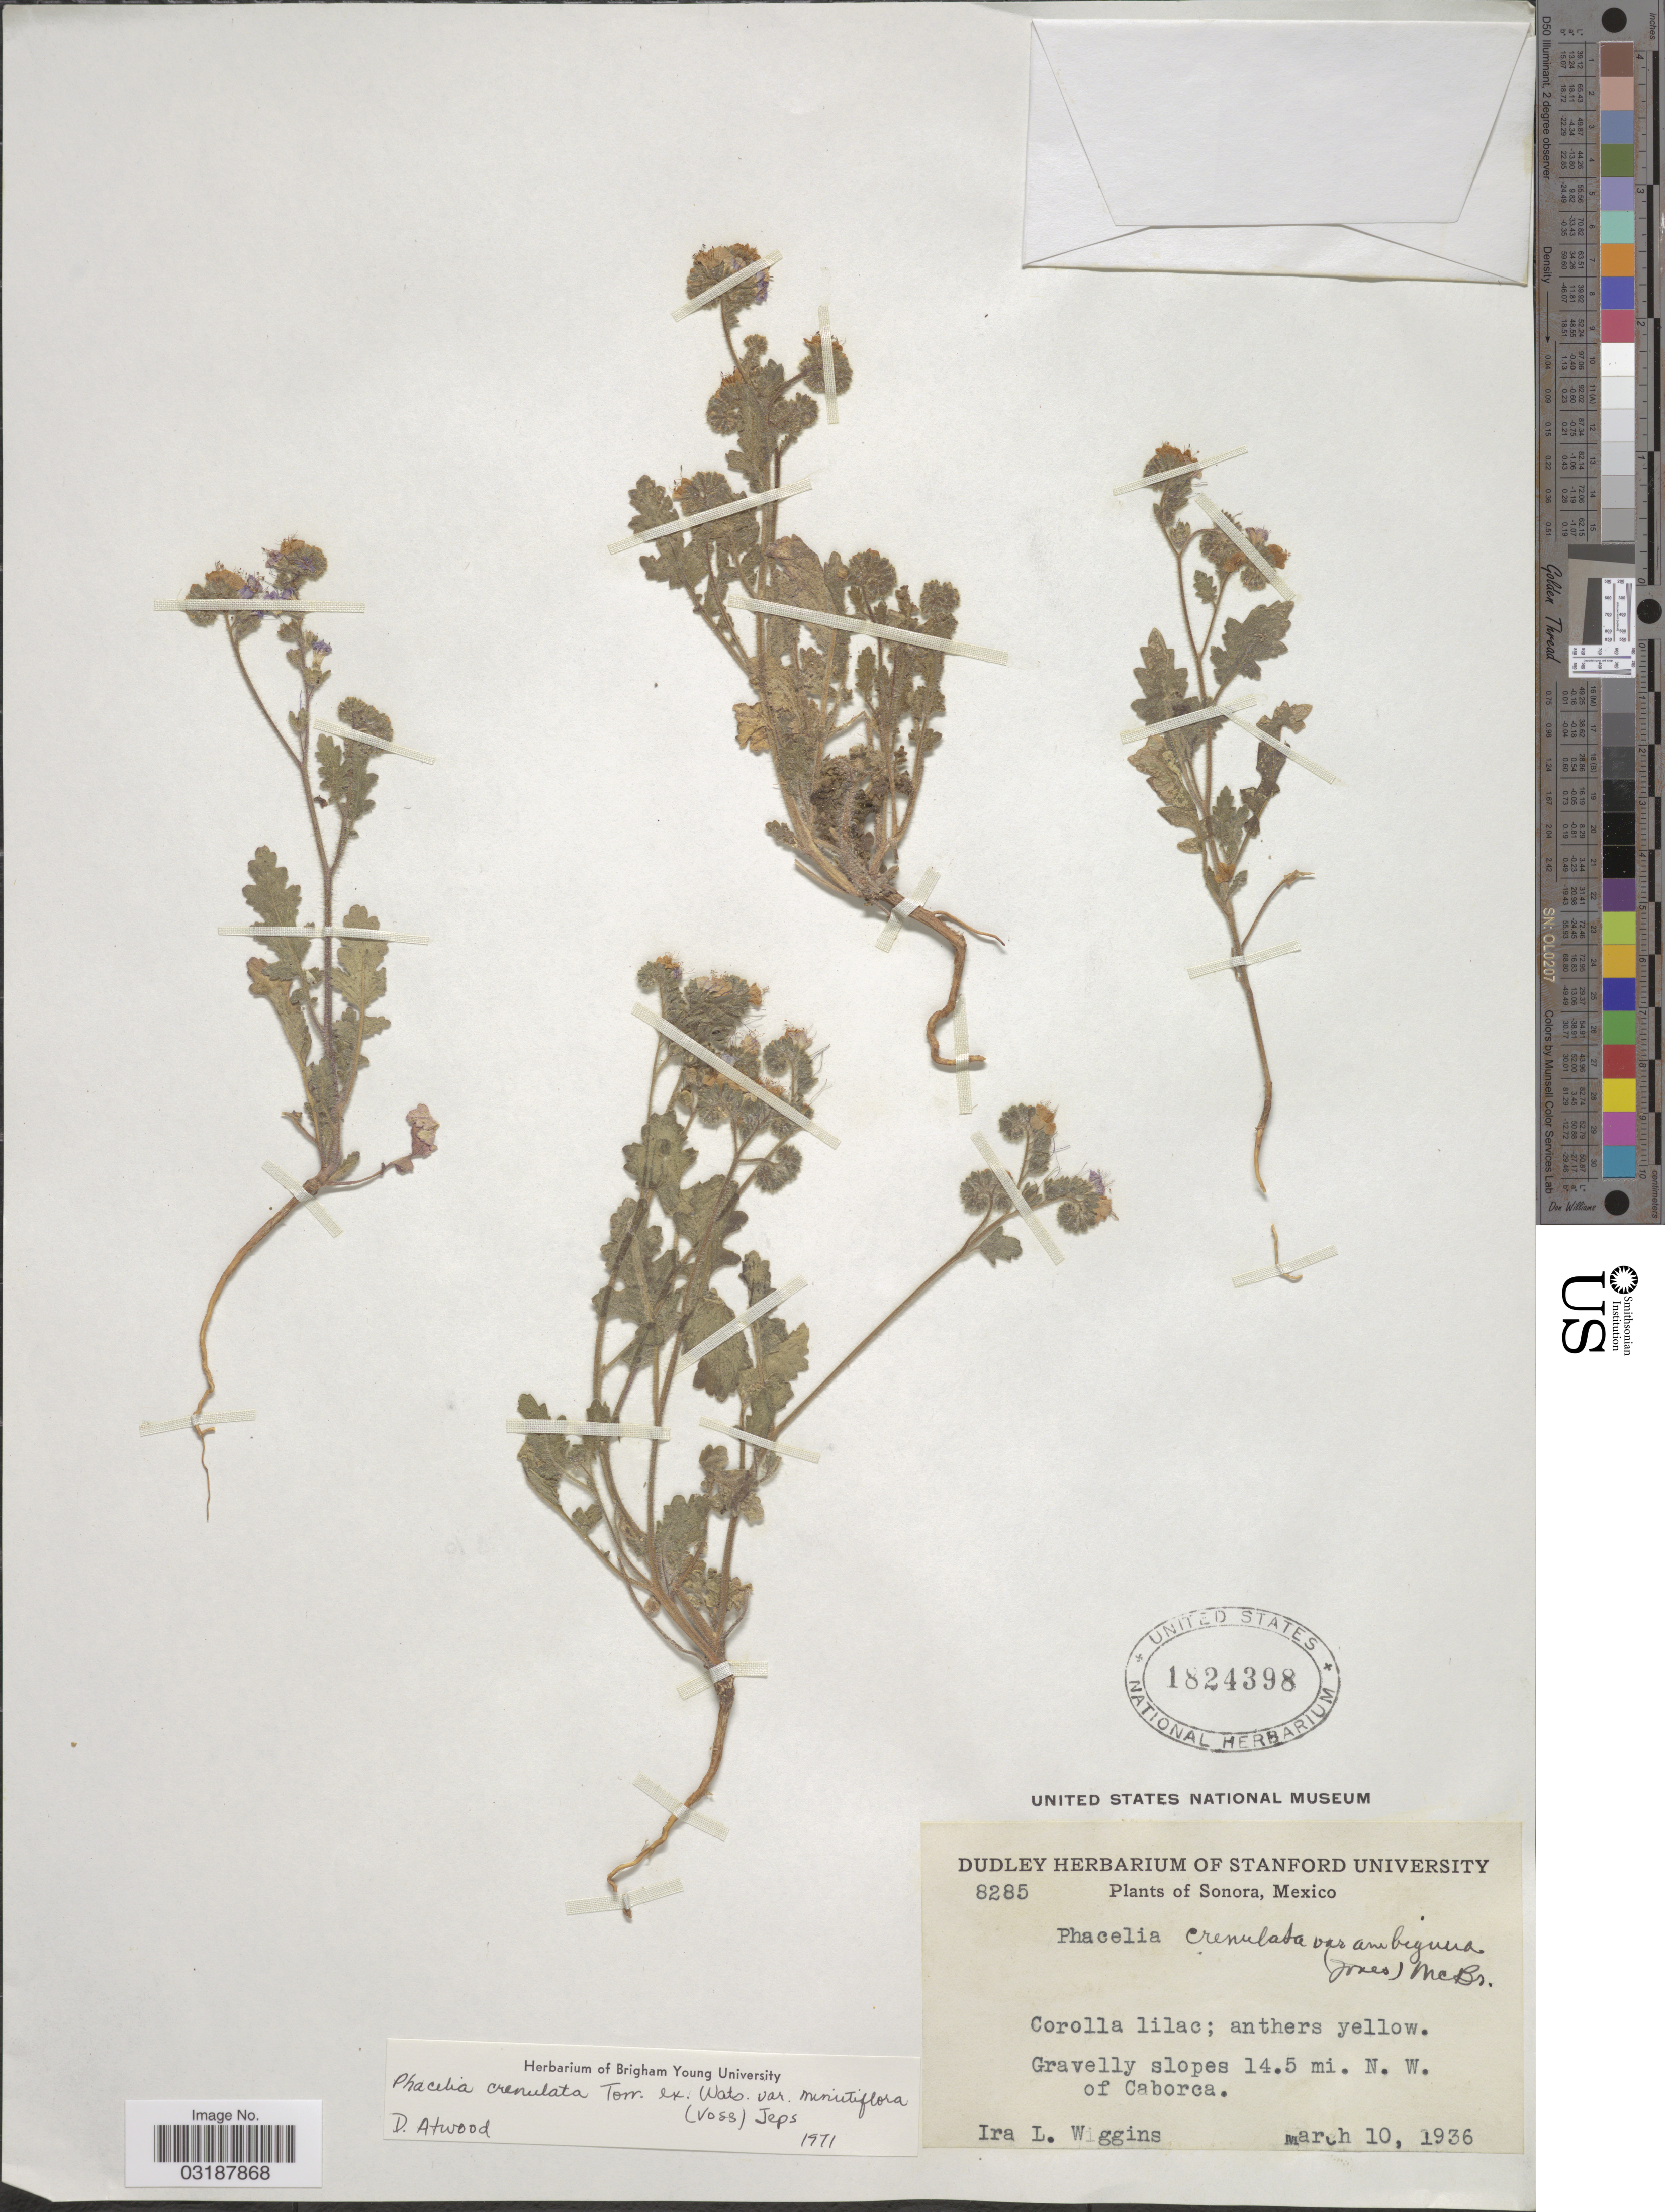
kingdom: Plantae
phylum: Tracheophyta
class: Magnoliopsida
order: Boraginales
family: Hydrophyllaceae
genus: Phacelia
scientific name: Phacelia crenulata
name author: Torr. ex S. Watson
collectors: I. L. Wiggins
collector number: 8285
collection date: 1936-03-10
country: Mexico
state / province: Sonora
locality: Gravelly slopes 14.5 mi. N.W. of Caborca.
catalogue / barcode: US 1824398